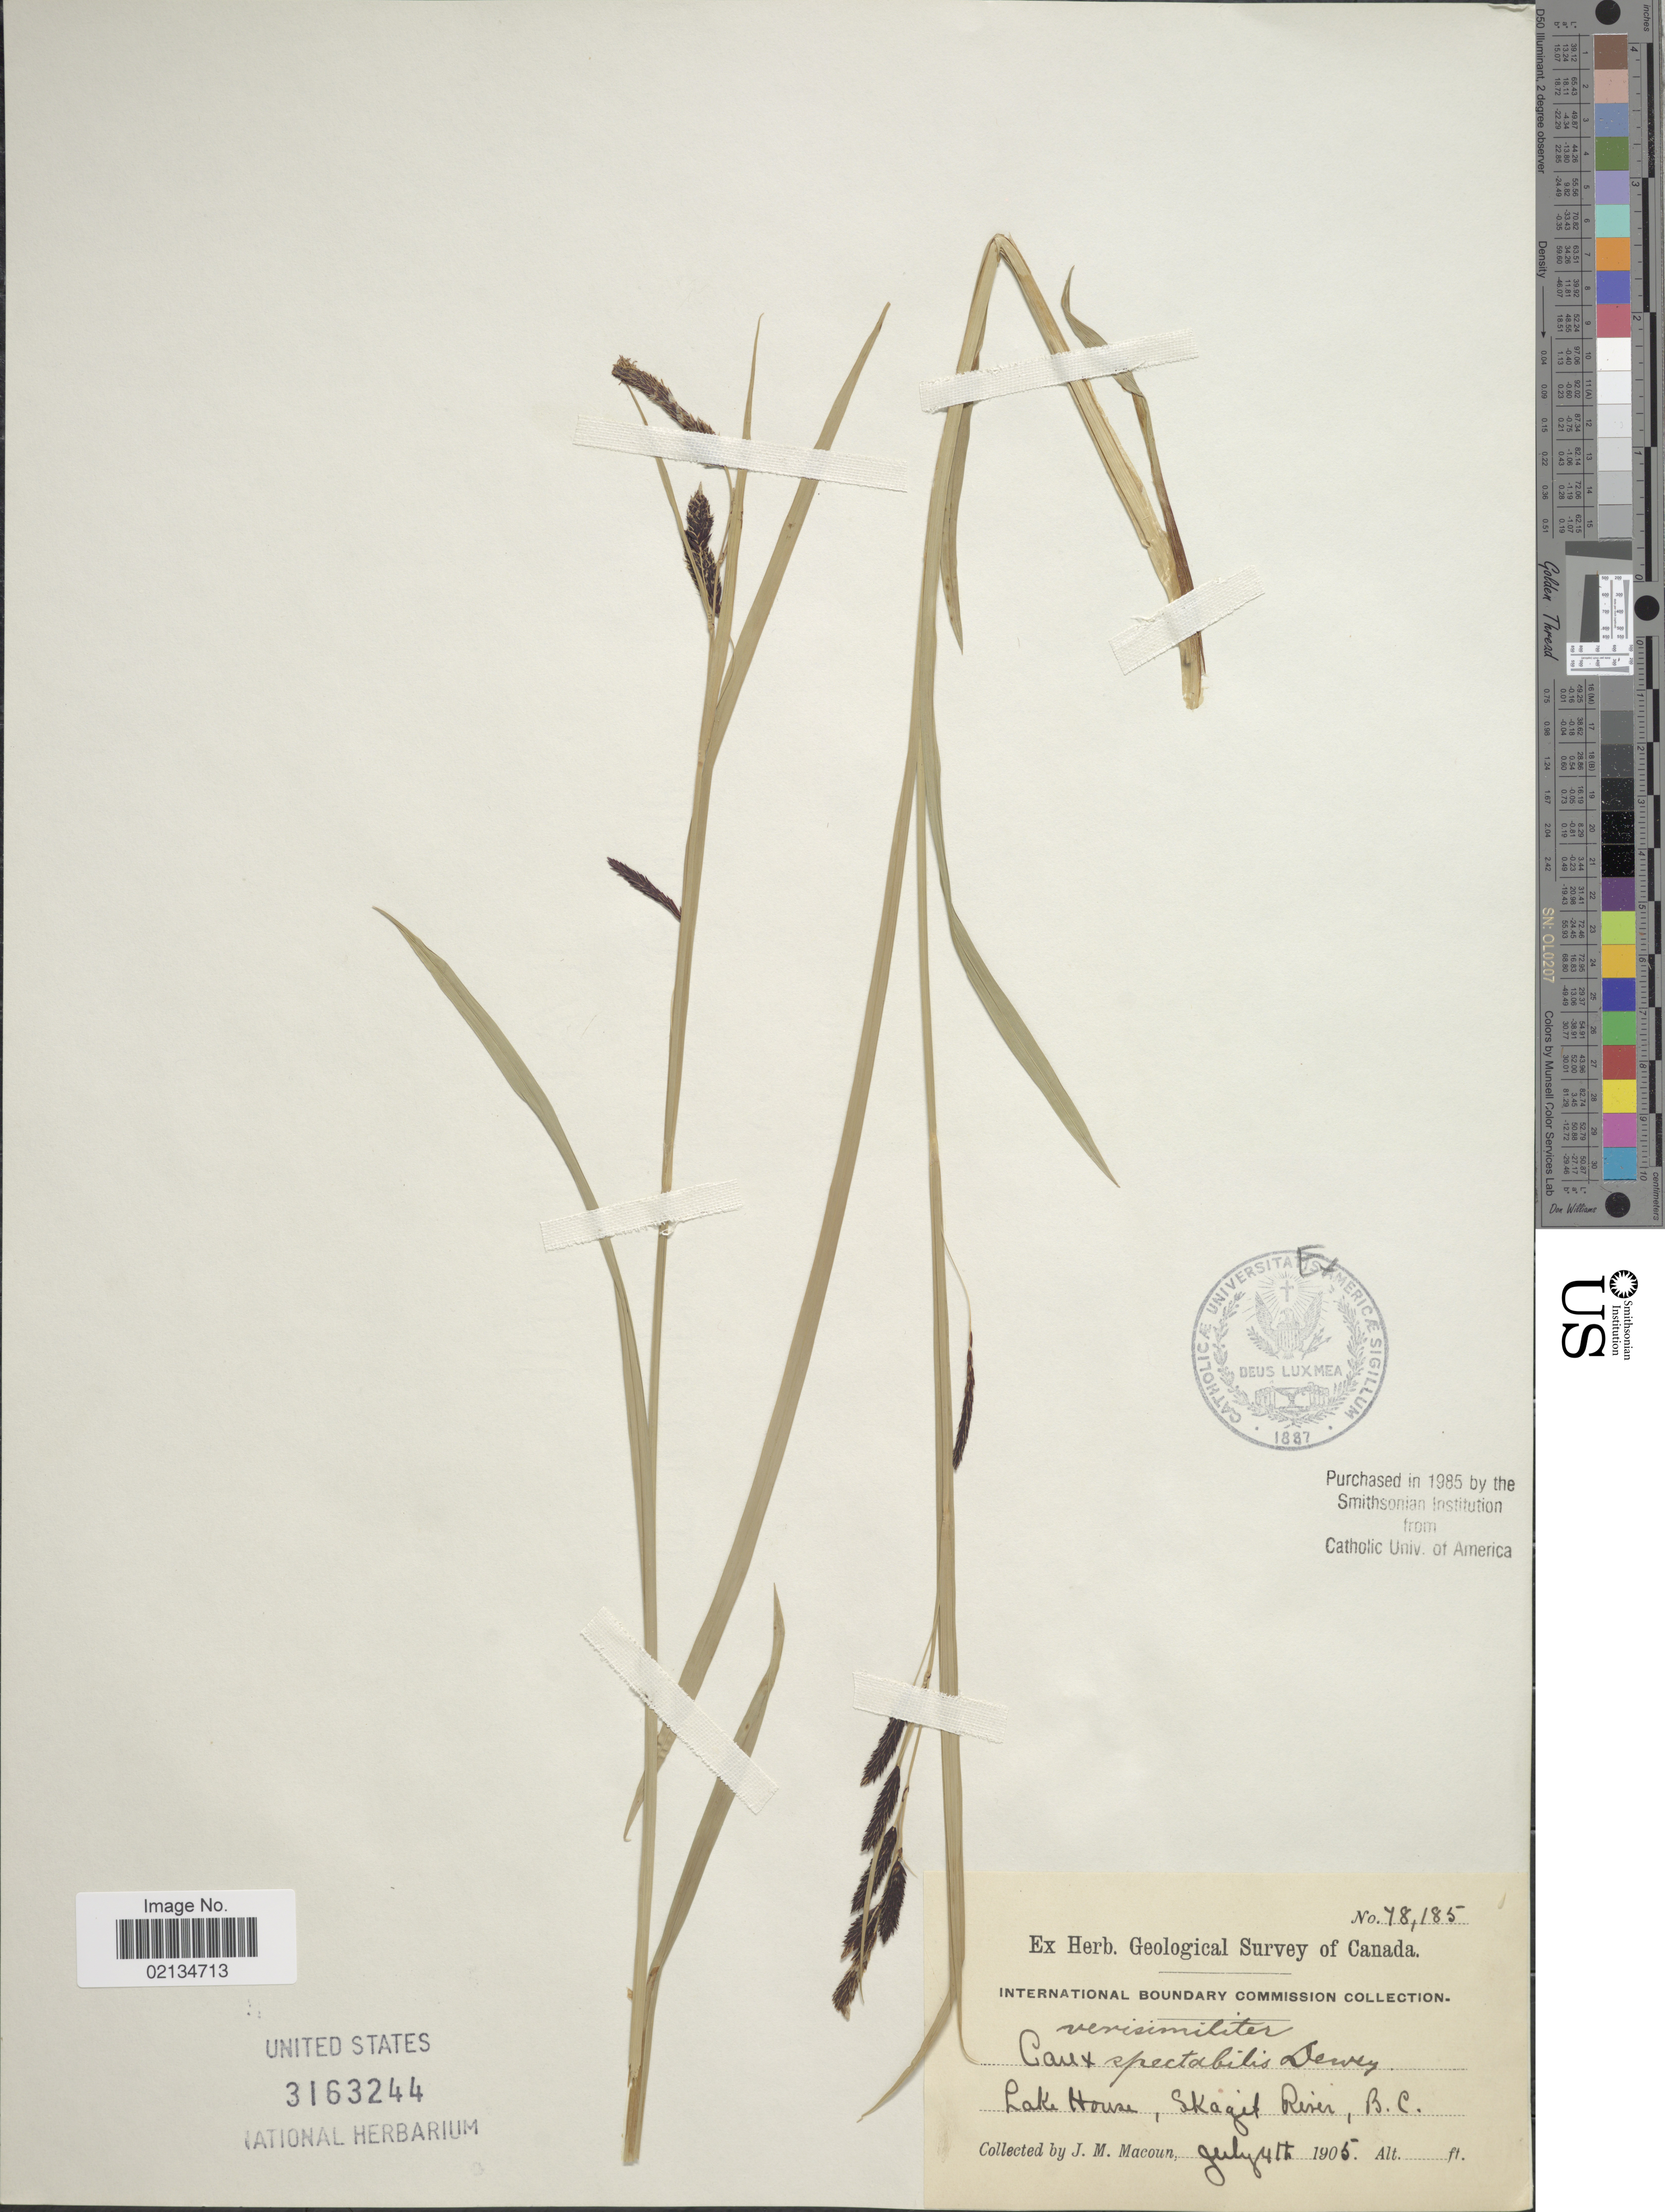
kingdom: Plantae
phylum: Tracheophyta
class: Liliopsida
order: Poales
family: Cyperaceae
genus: Carex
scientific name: Carex spectabilis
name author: Dewey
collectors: J. M. Macoun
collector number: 78185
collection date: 1905-07-04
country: Canada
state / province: British Columbia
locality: Lake House, Skagit River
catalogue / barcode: US 3163244